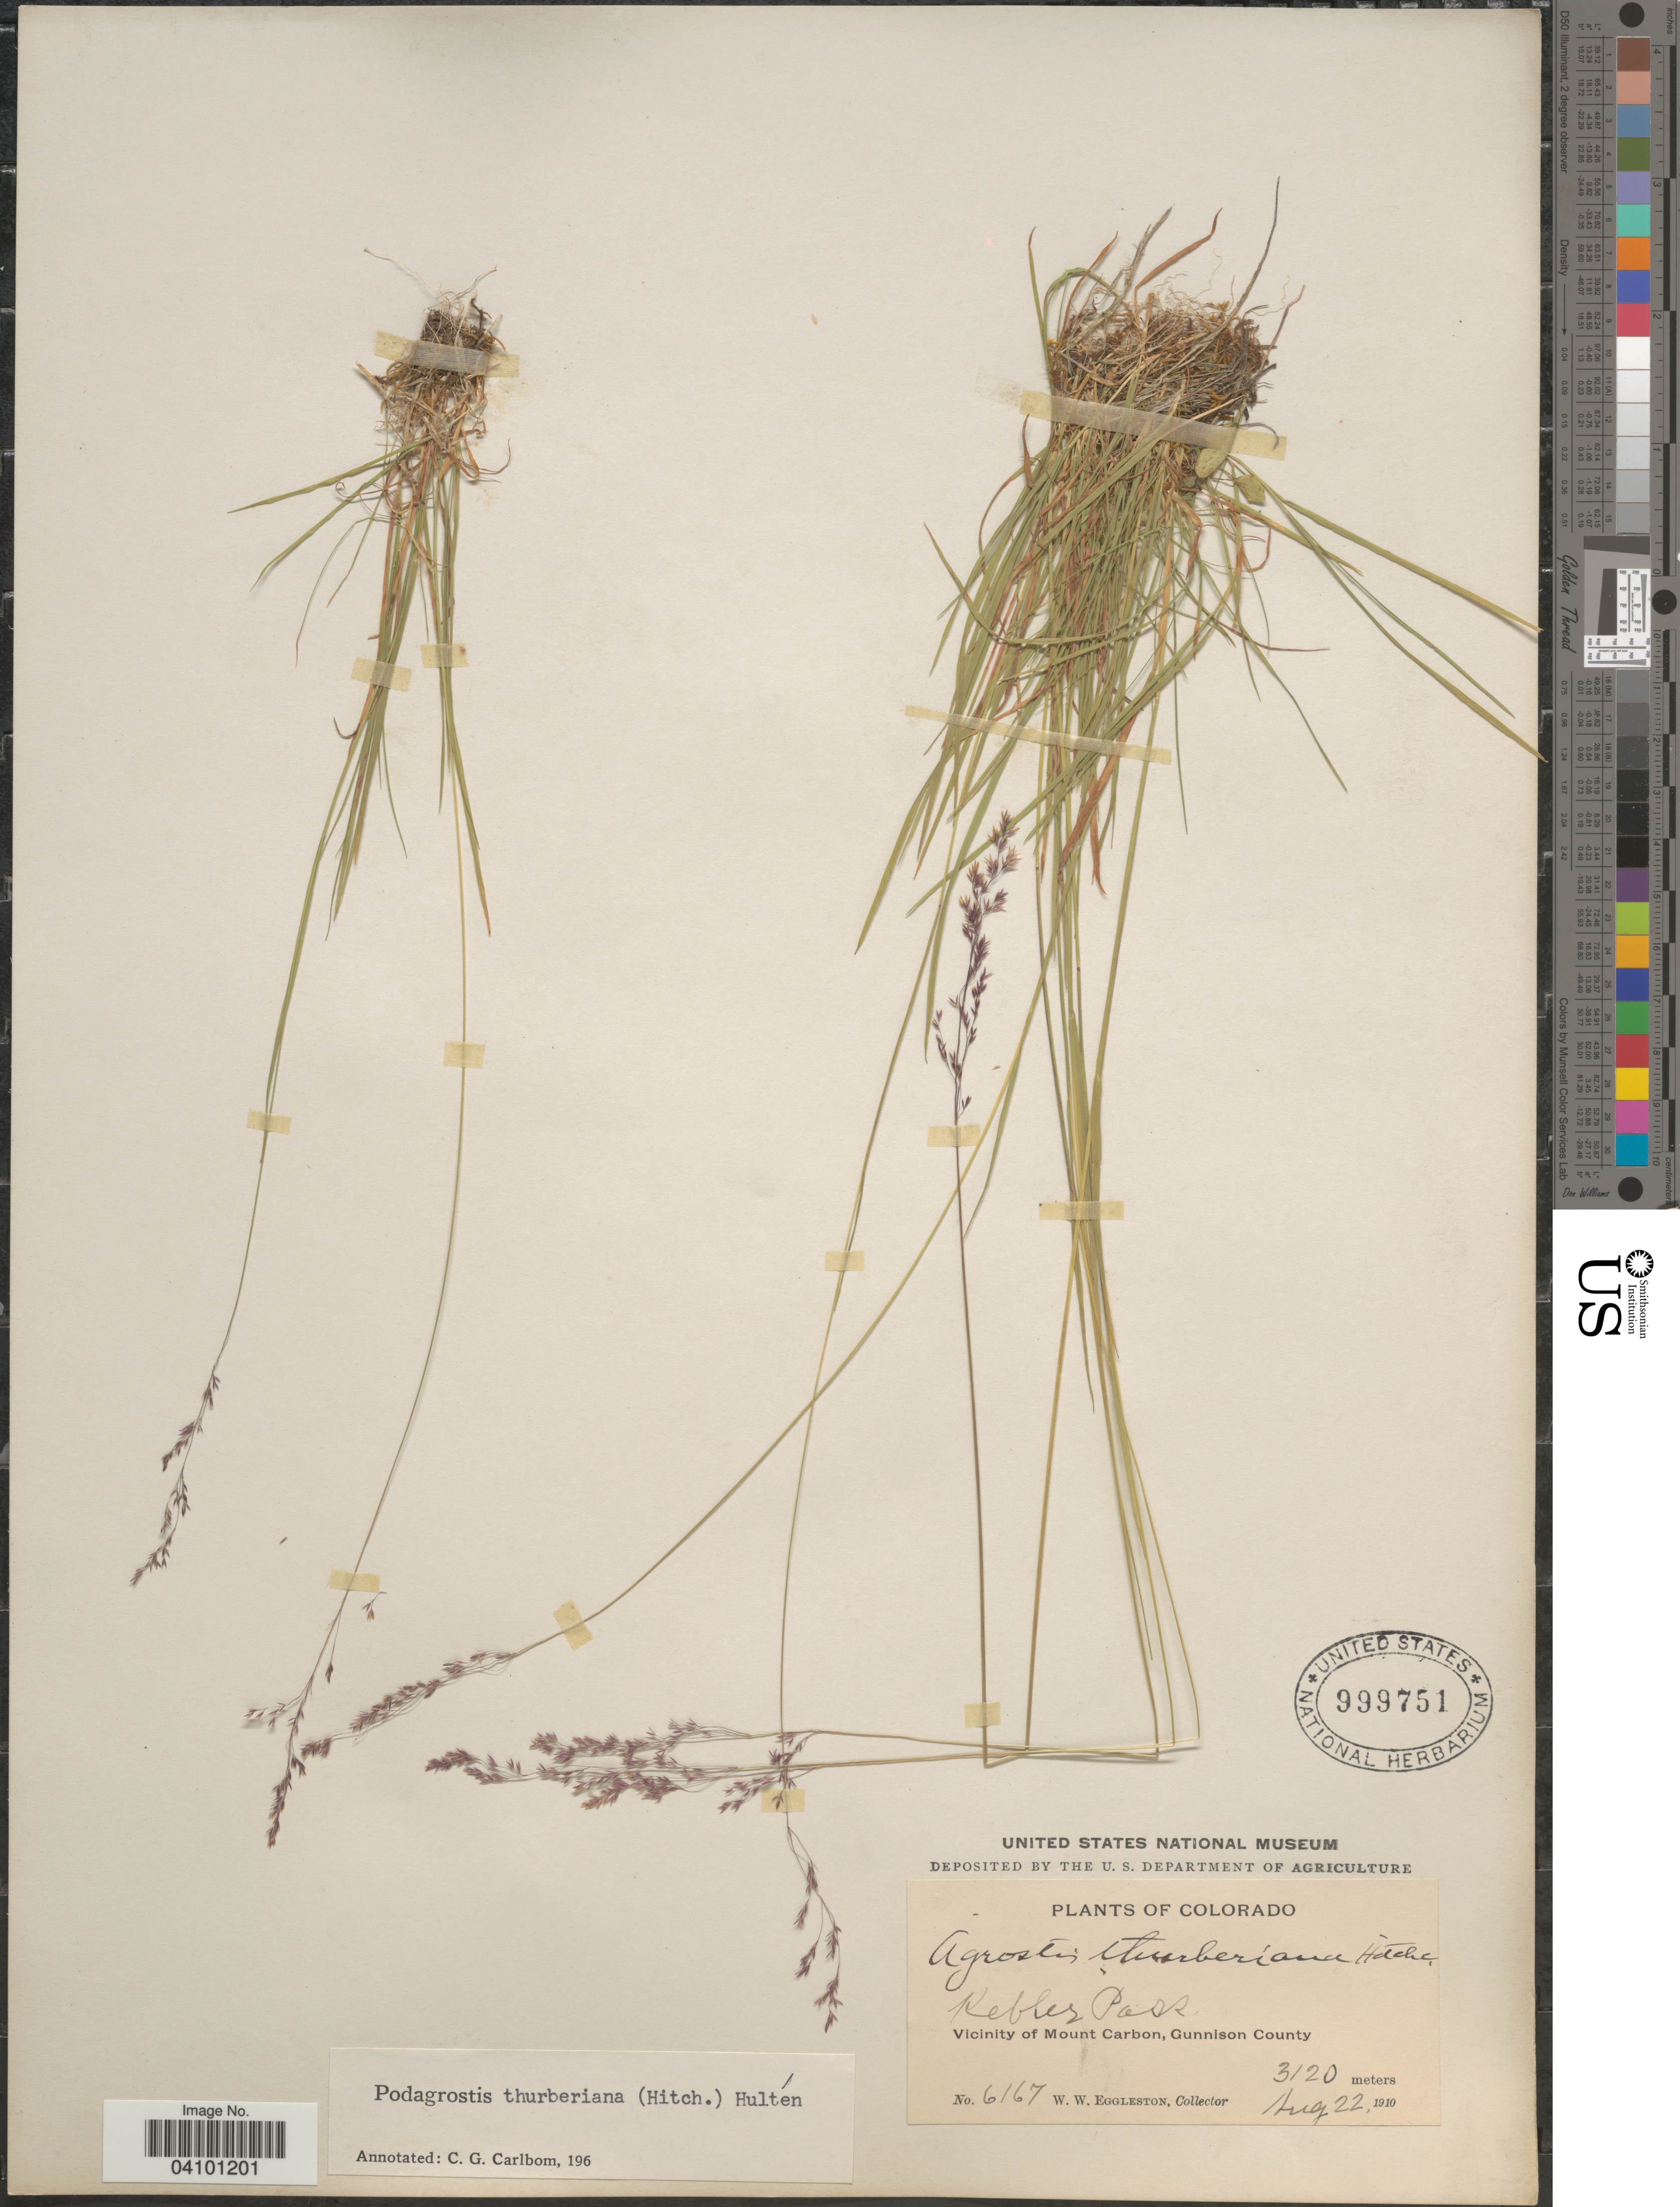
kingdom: Plantae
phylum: Tracheophyta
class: Liliopsida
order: Poales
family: Poaceae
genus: Podagrostis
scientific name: Podagrostis thurberiana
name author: Hitchc.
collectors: W. W. Eggleston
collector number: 6167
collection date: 1910-08-22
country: United States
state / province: Colorado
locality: Kebler Pass. Vicinity of Mount Carbon, Gunnison County.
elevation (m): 3120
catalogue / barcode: US 999751